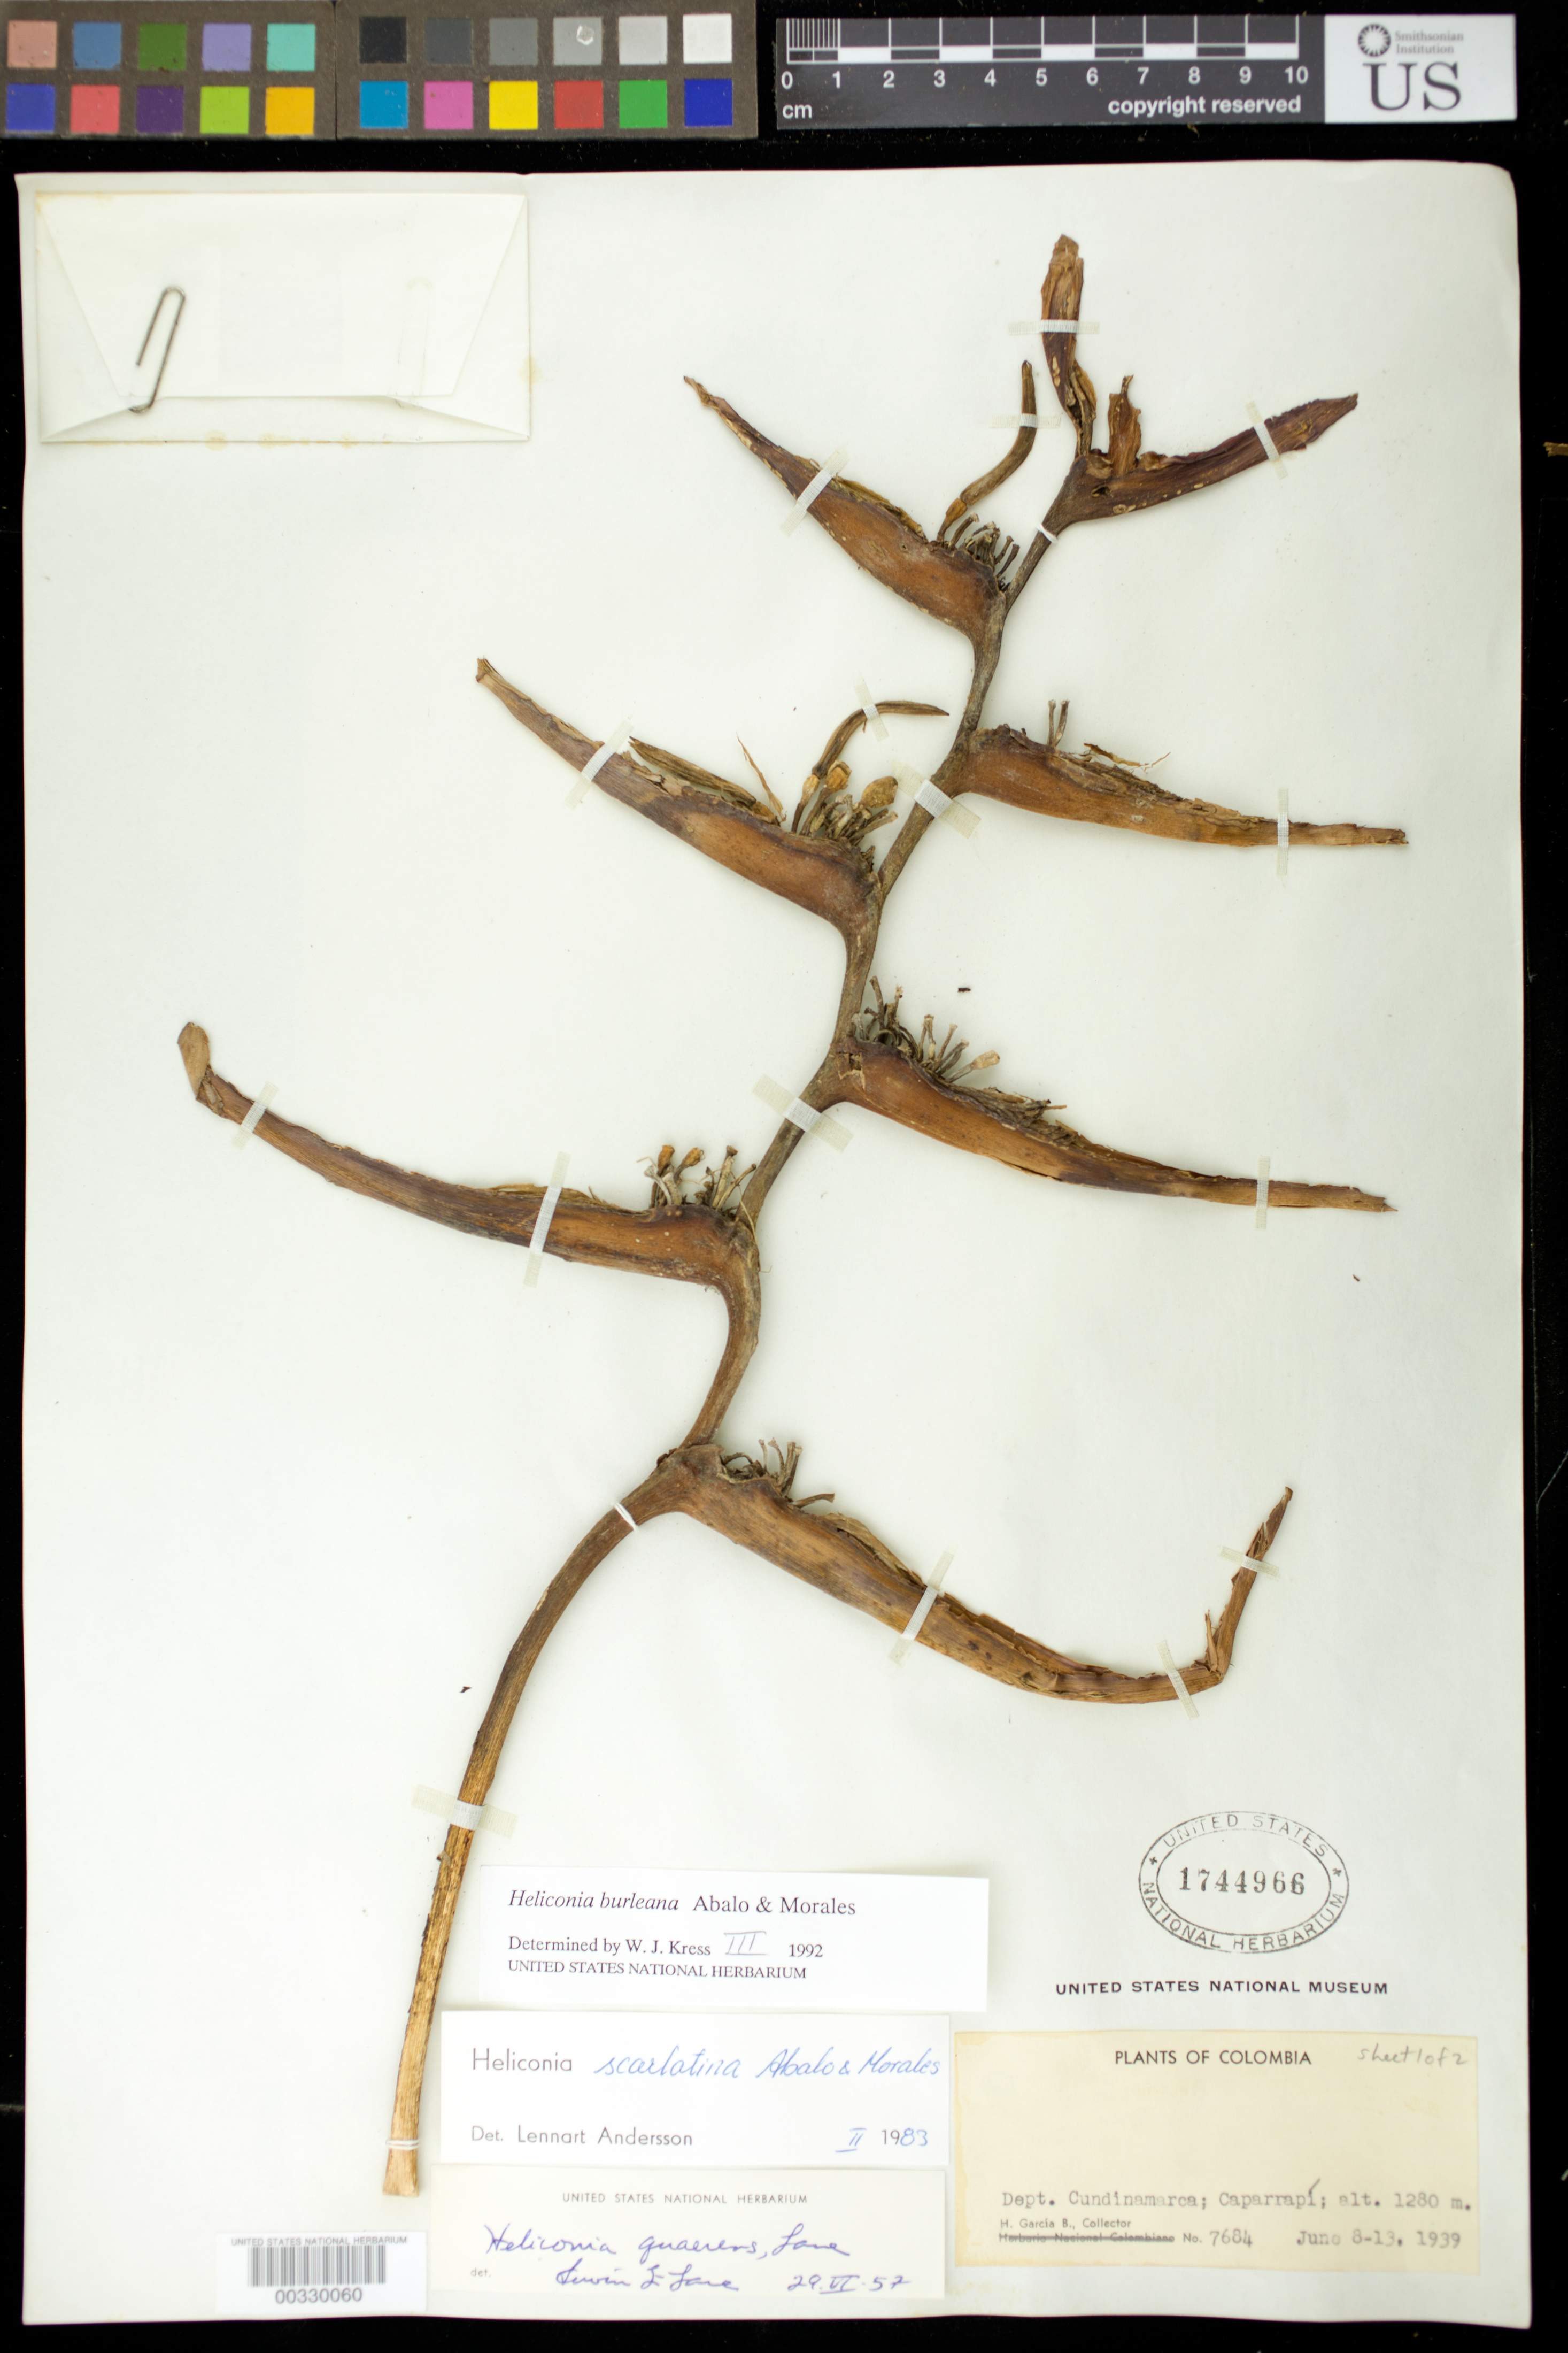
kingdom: Plantae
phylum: Tracheophyta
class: Liliopsida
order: Zingiberales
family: Heliconiaceae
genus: Heliconia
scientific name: Heliconia burleana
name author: Abalo & G. Morales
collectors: H. García Barriga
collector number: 7684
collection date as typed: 08 Jun 1939 to 13 Jun 1939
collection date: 1939-06-08/1939-06-13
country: Colombia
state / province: Cundinamarca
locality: Caparrapi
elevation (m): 1280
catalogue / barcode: US 1744966